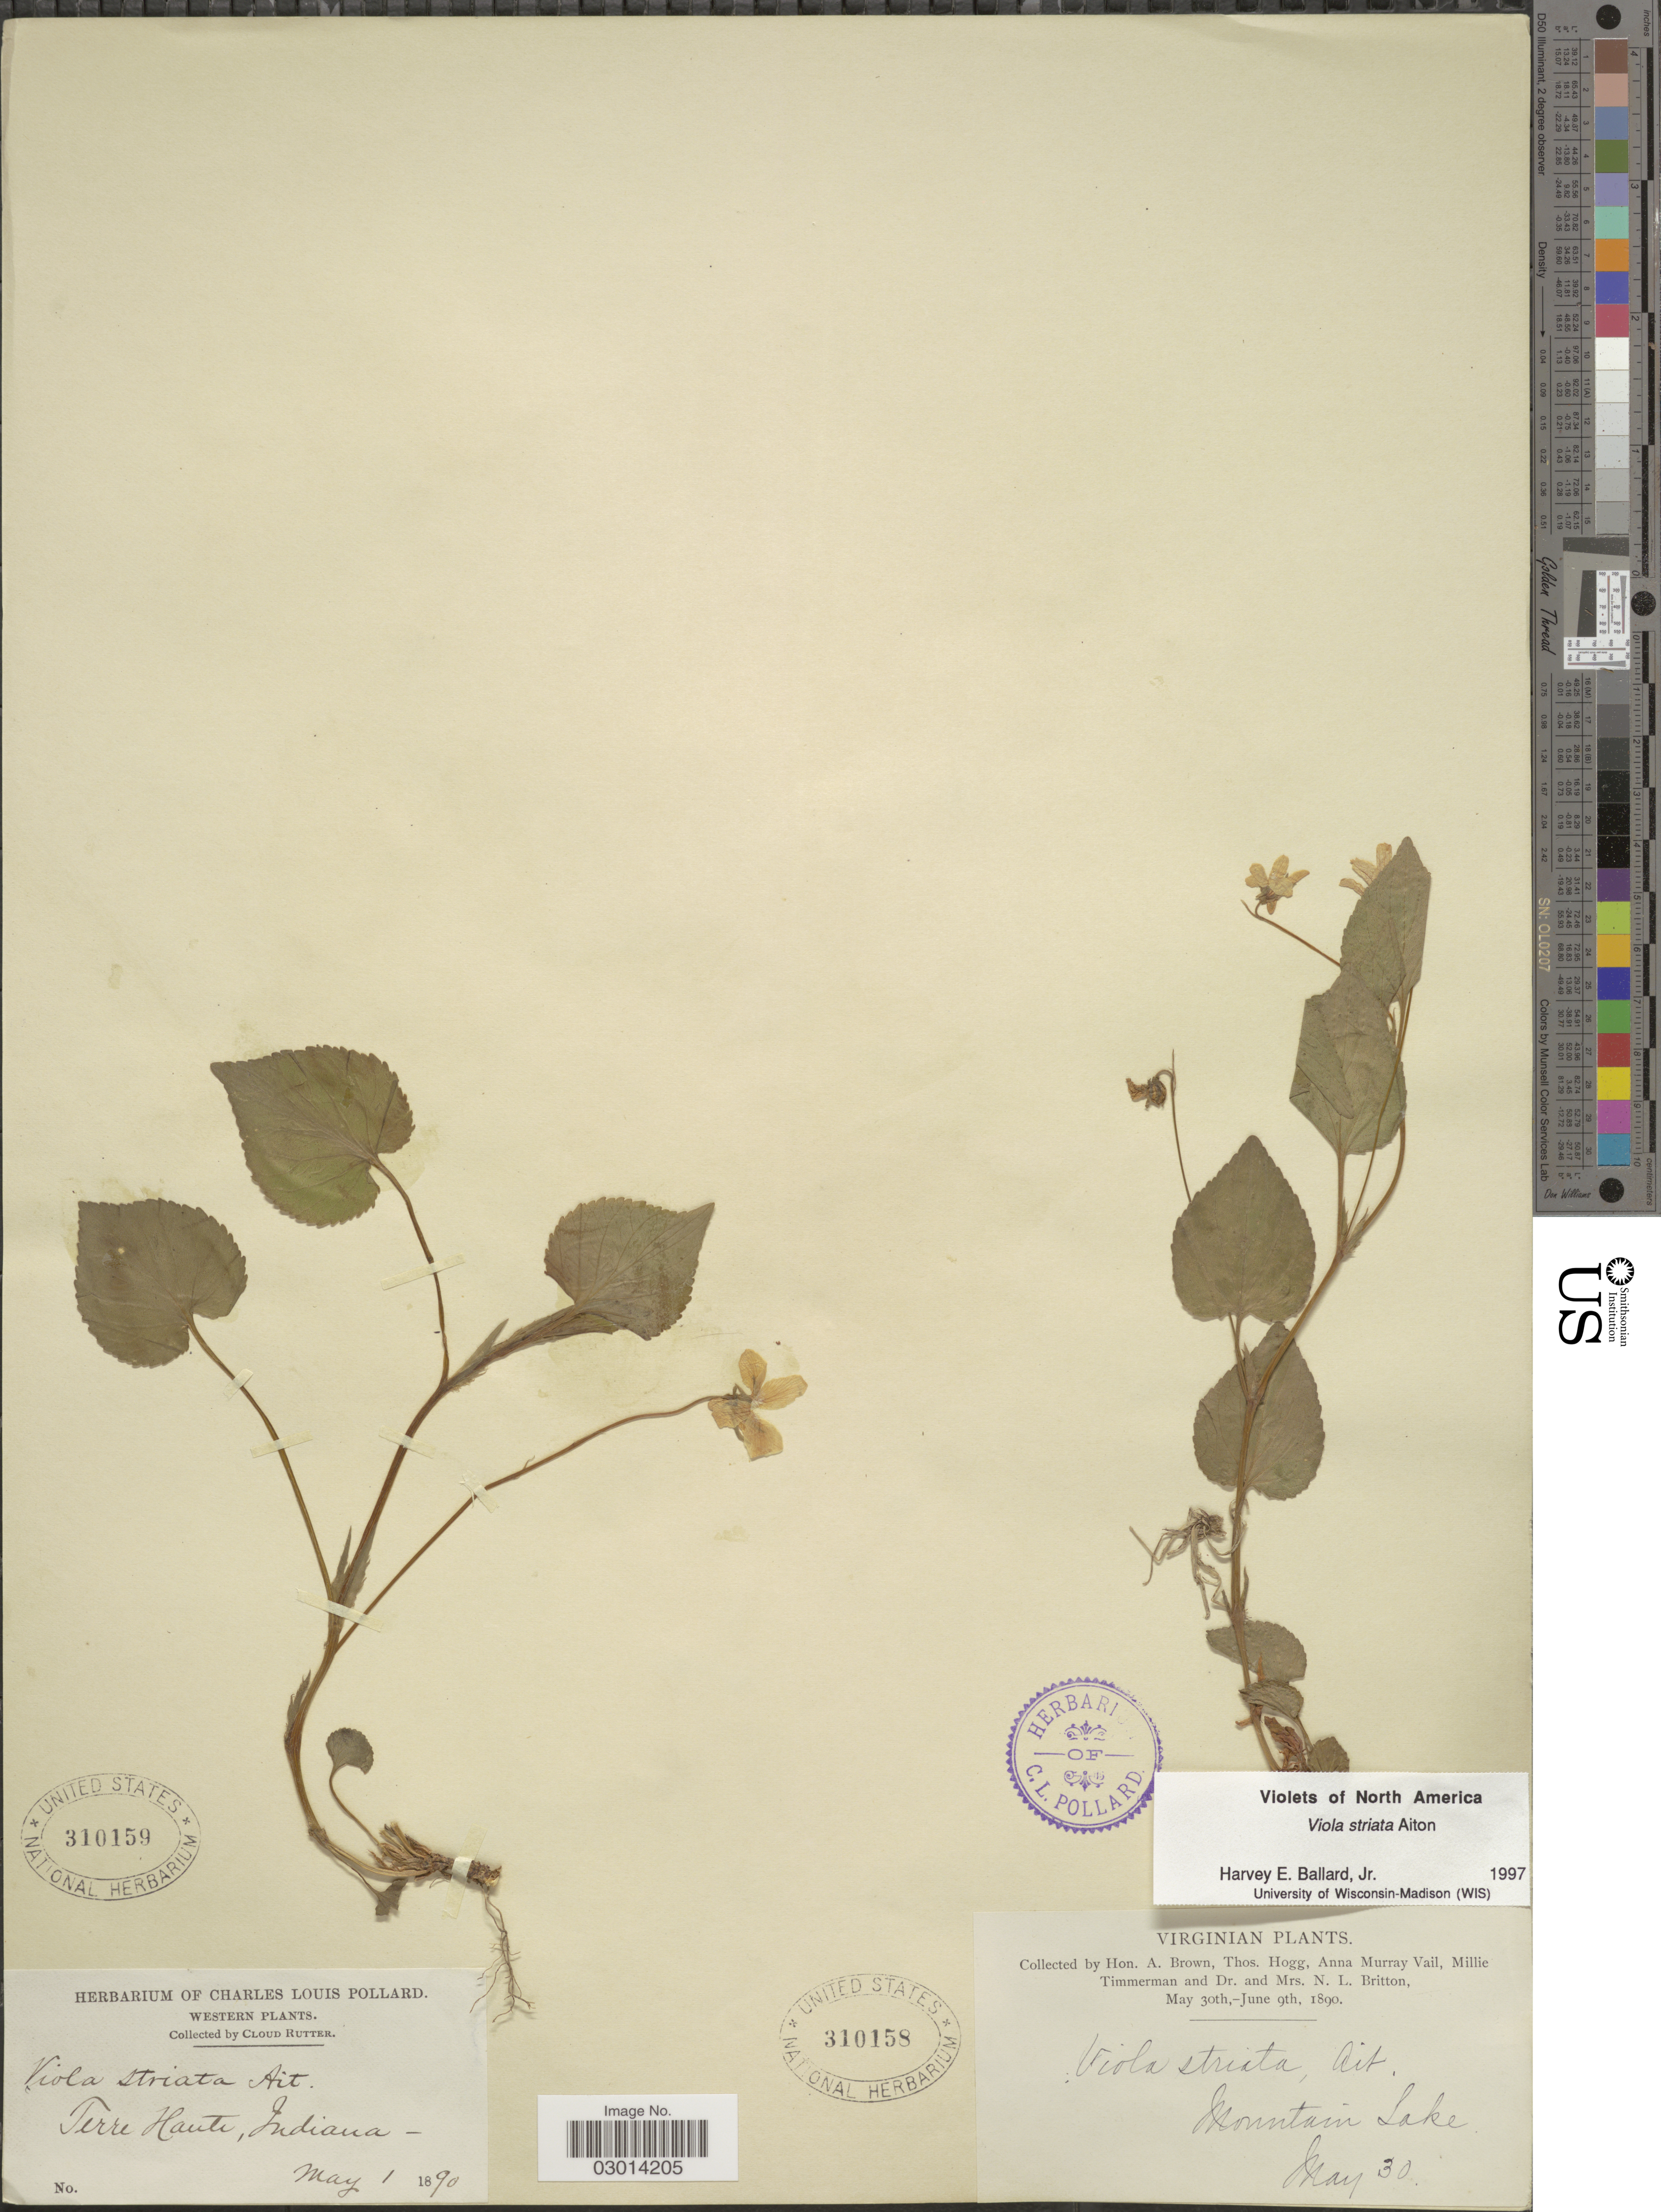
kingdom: Plantae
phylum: Tracheophyta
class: Magnoliopsida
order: Malpighiales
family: Violaceae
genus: Viola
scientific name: Viola rostrata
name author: Pursh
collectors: C. Rutter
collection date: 1890-05-01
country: United States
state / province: Indiana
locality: Western. Terre Haute.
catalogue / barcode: US 310159